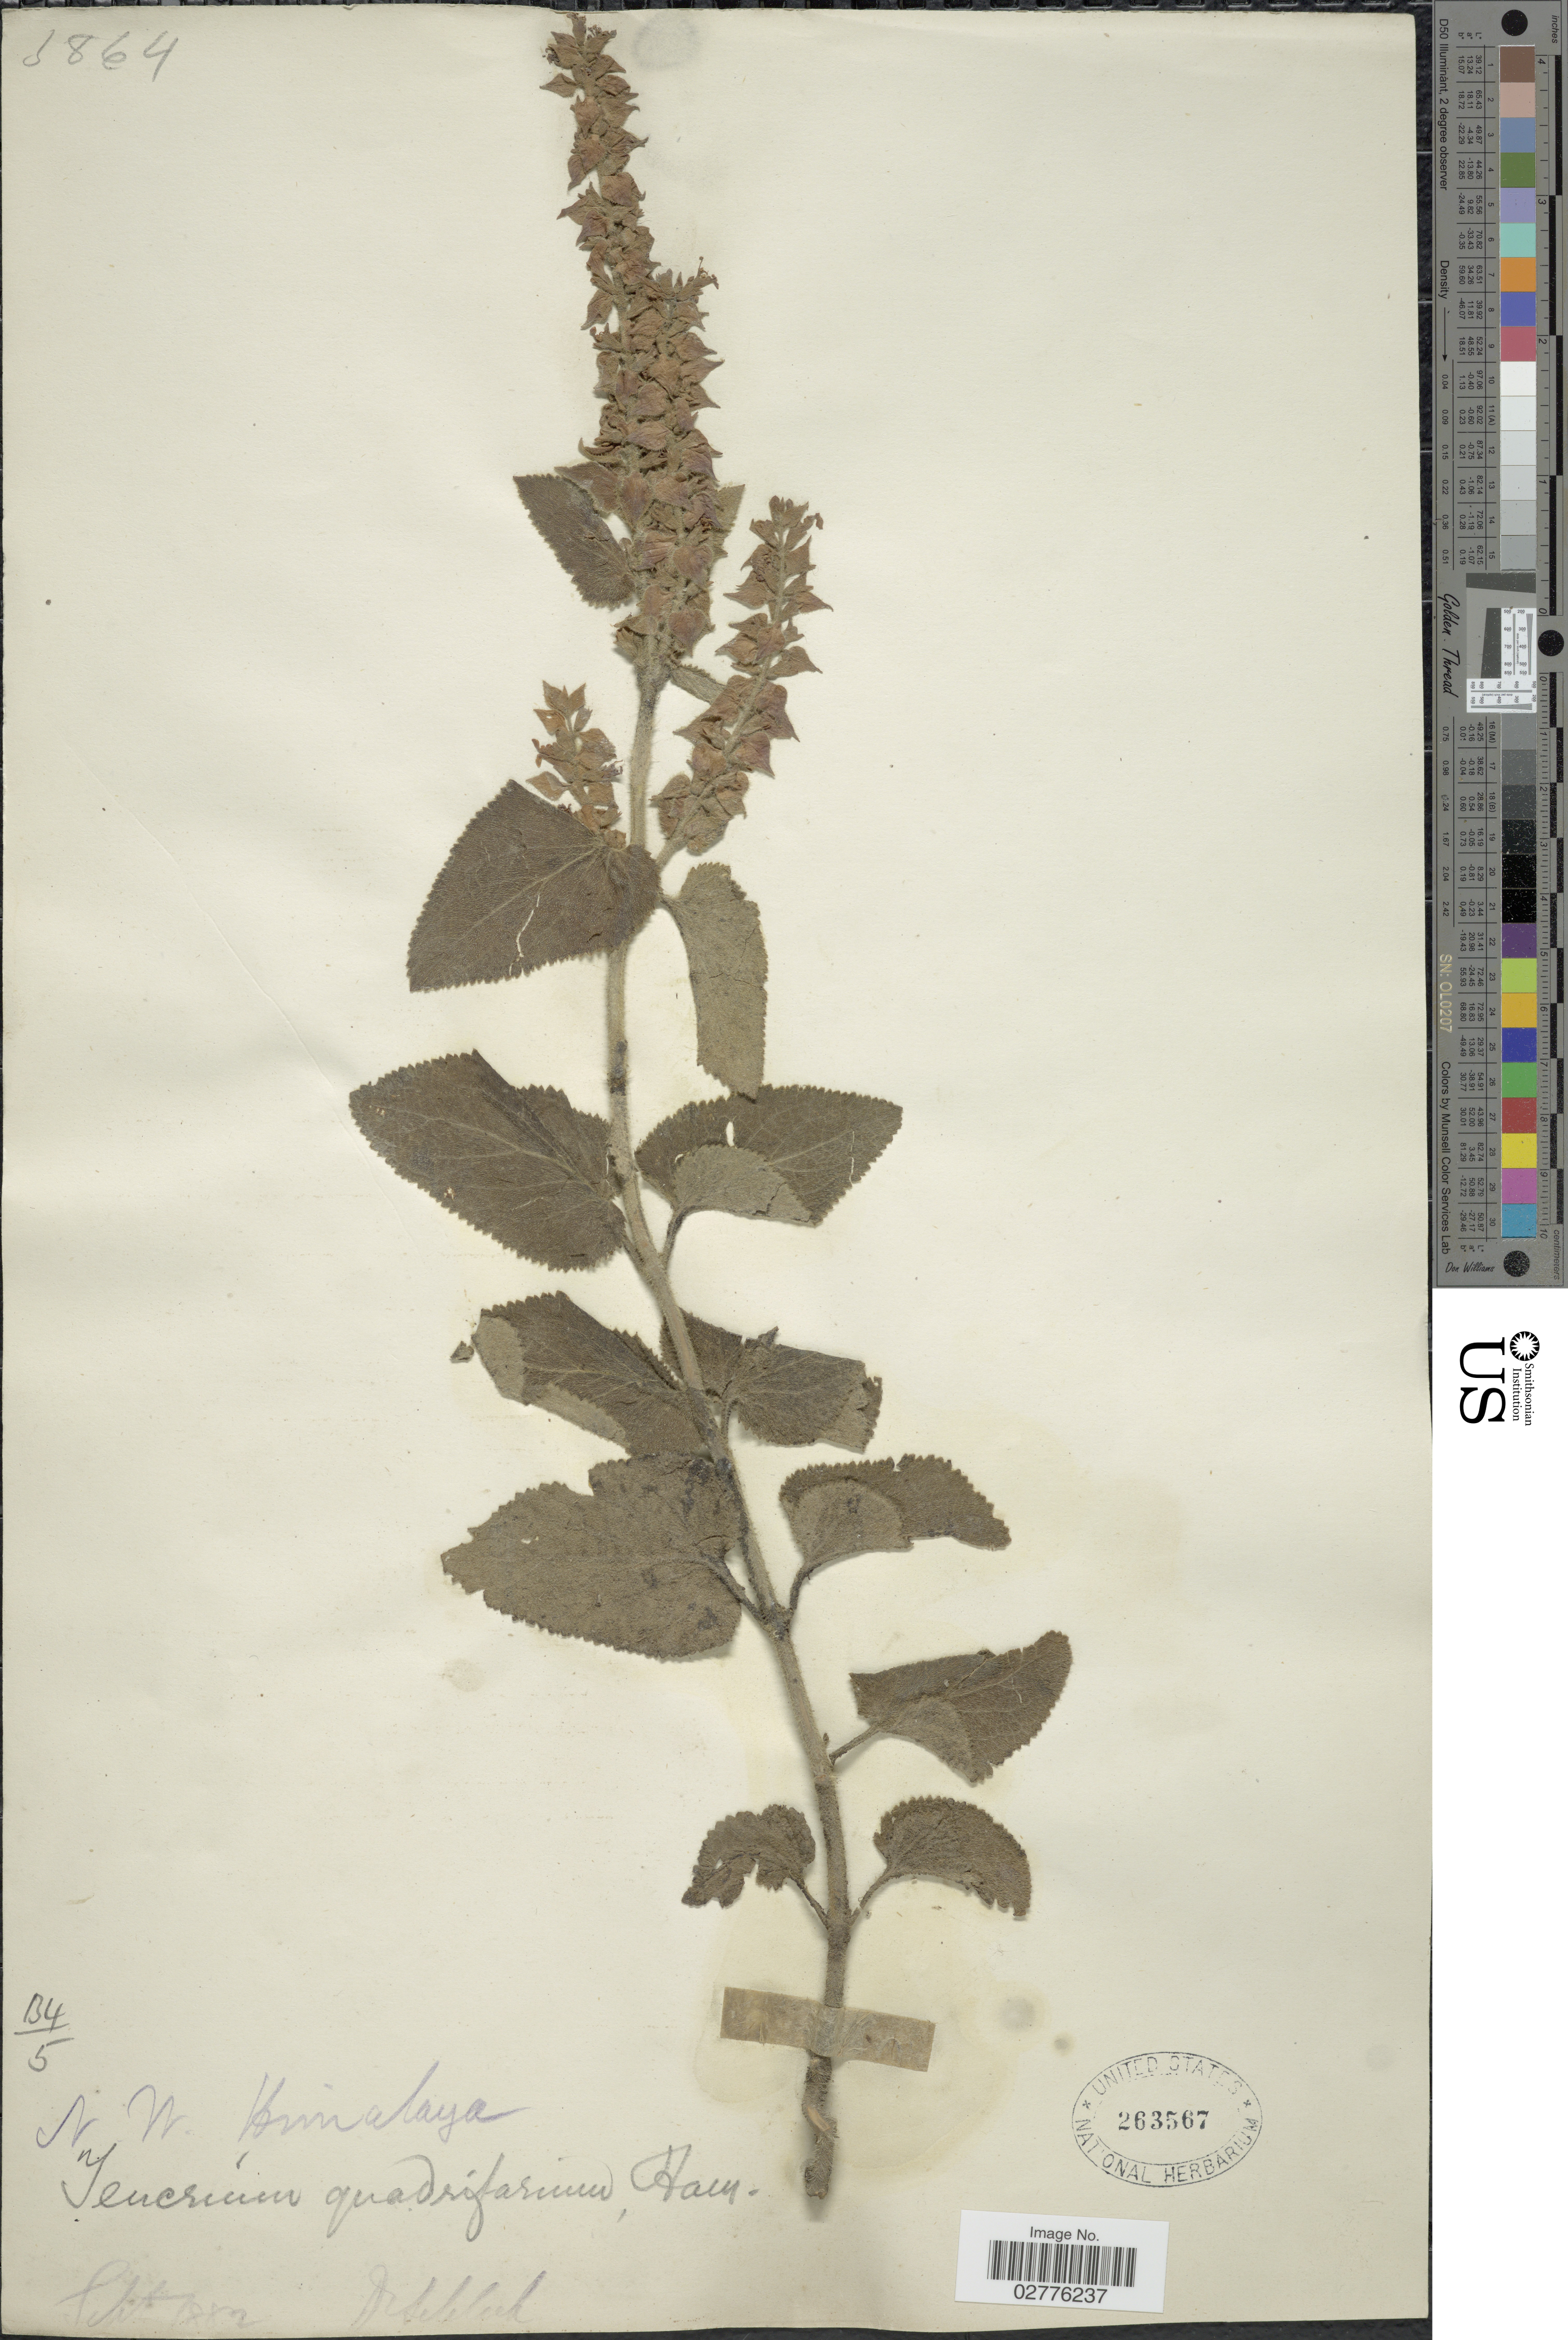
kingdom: Plantae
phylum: Tracheophyta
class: Magnoliopsida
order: Lamiales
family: Lamiaceae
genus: Teucrium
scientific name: Teucrium quadrifarium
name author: Buch.-Ham. ex D. Don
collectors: -. Schlich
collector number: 134/5?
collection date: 1882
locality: N.W. Himalaya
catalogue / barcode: US 263567